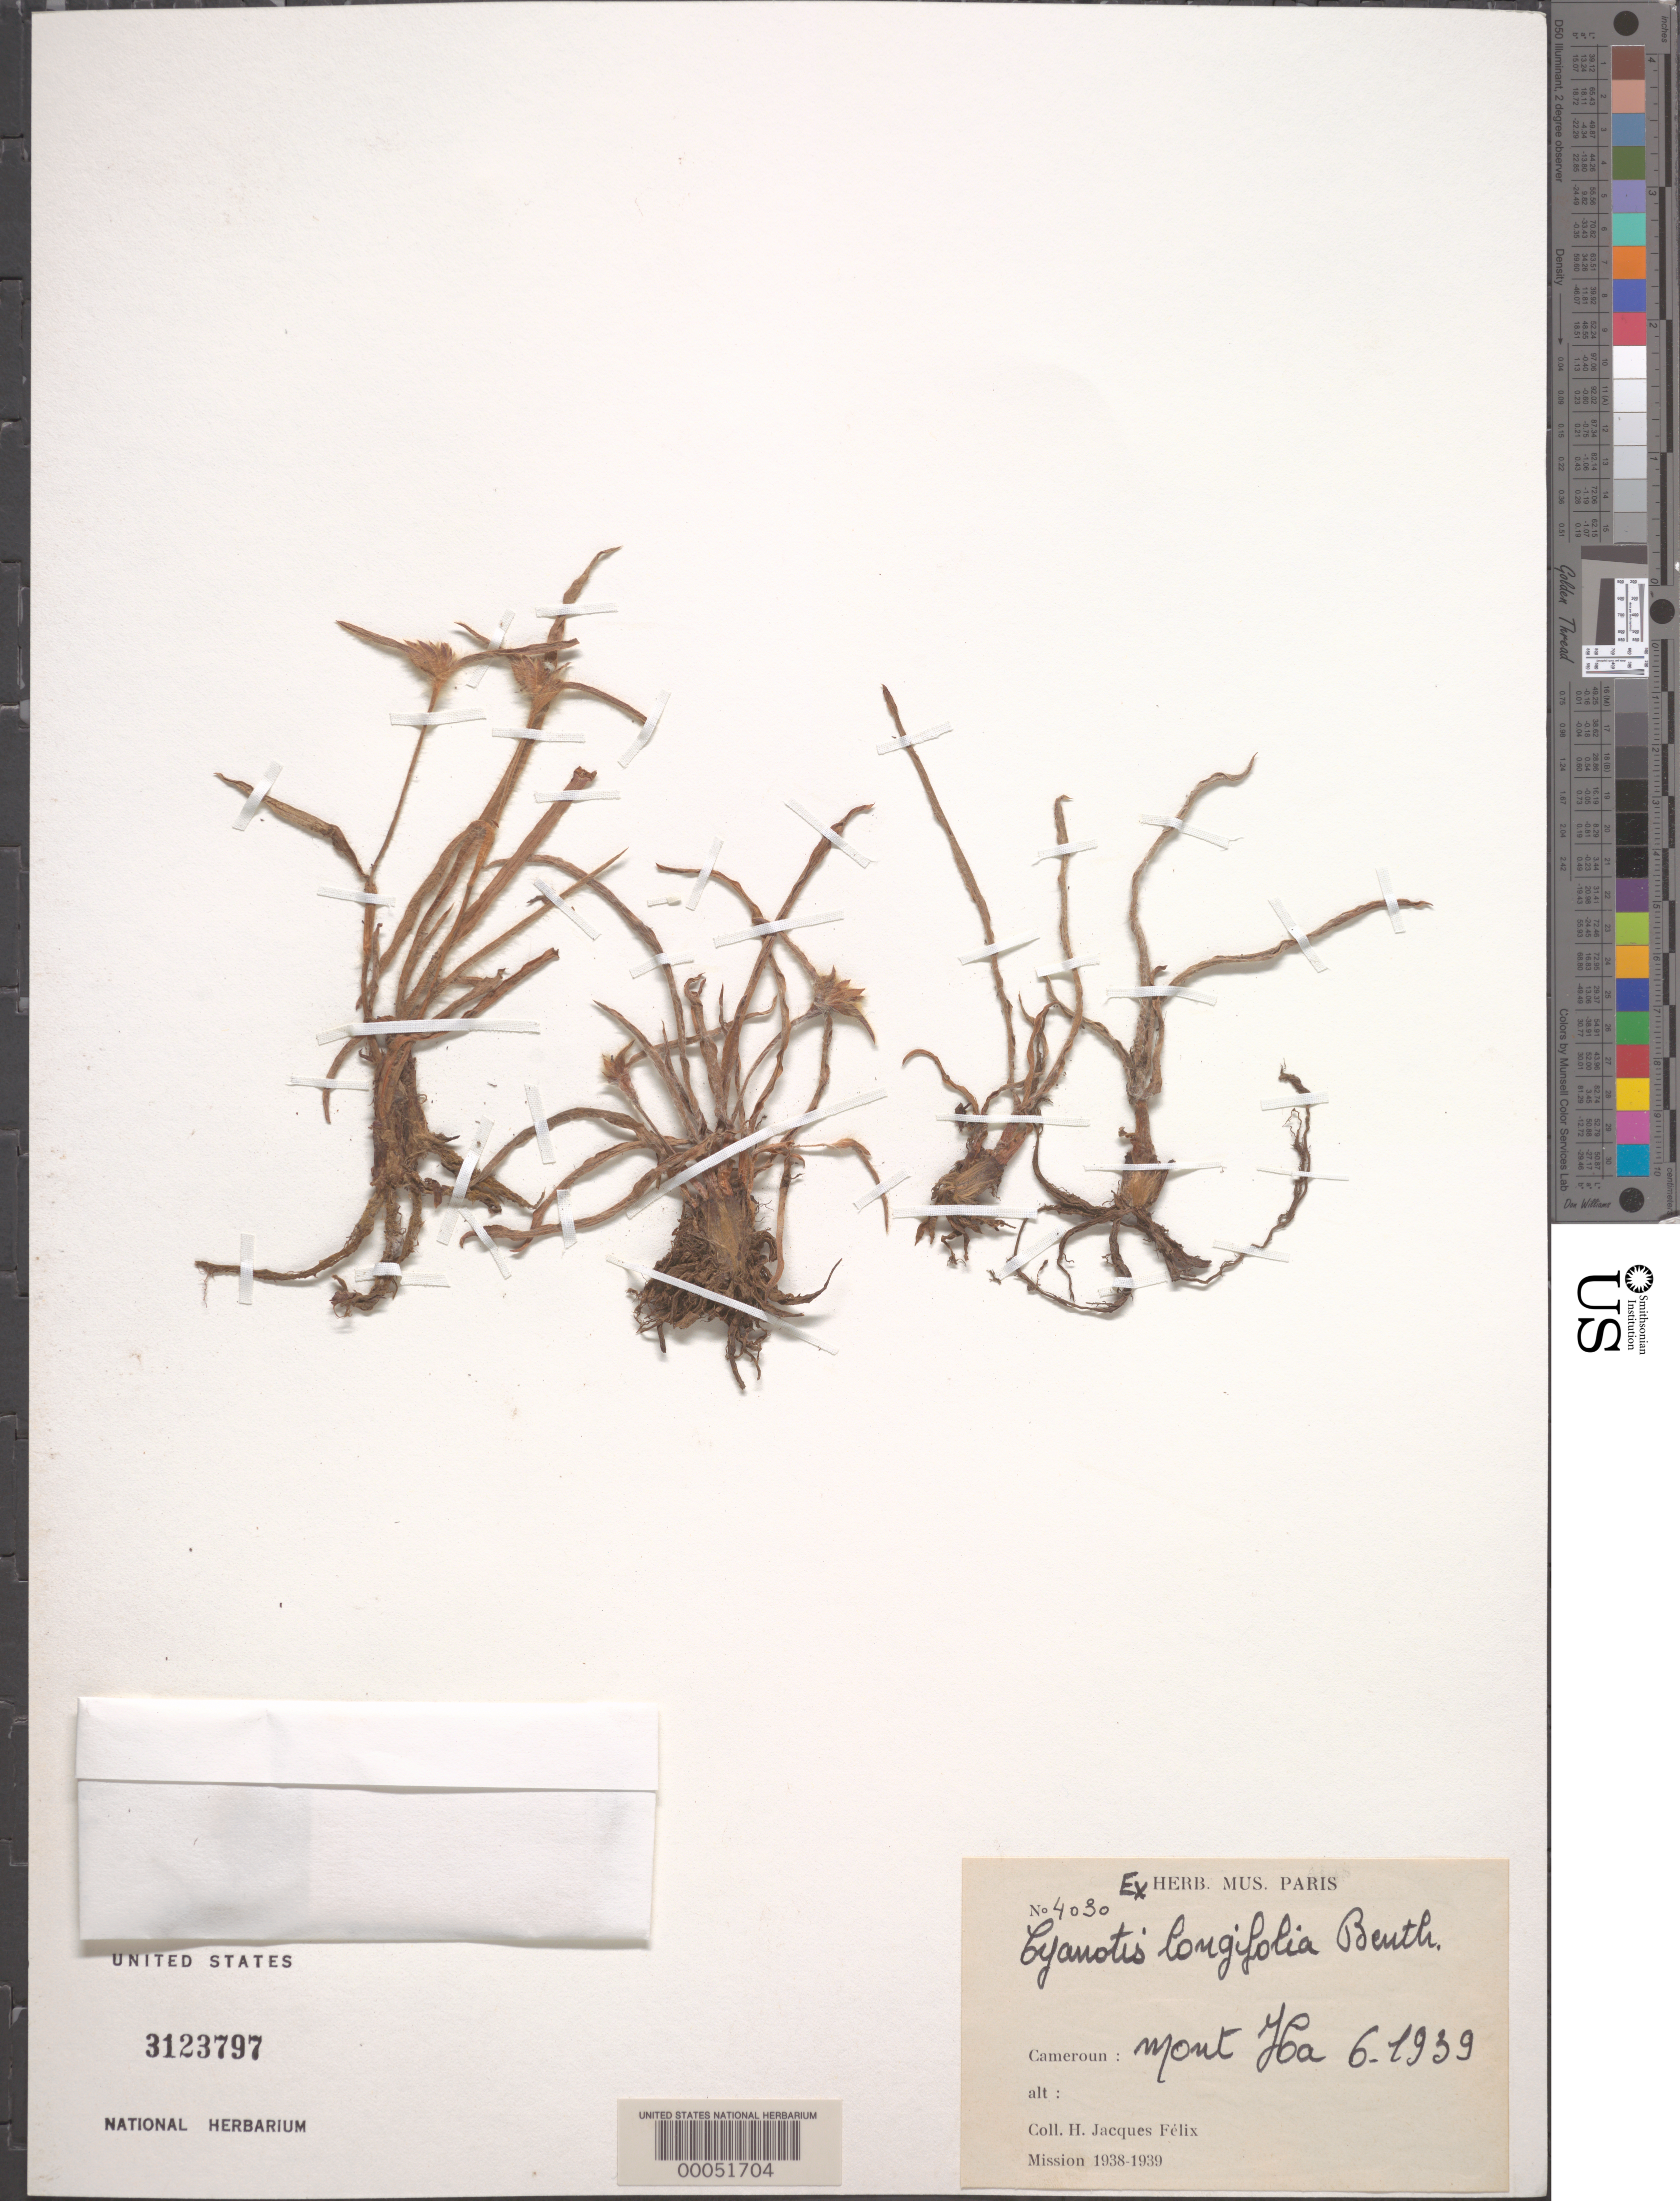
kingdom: Plantae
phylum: Tracheophyta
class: Liliopsida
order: Commelinales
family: Commelinaceae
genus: Cyanotis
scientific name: Cyanotis longifolia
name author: Benth.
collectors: H. Felix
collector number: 4030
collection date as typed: Jun 1938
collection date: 1938-06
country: Cameroon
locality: Mont jba (djaba)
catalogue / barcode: US 3123797